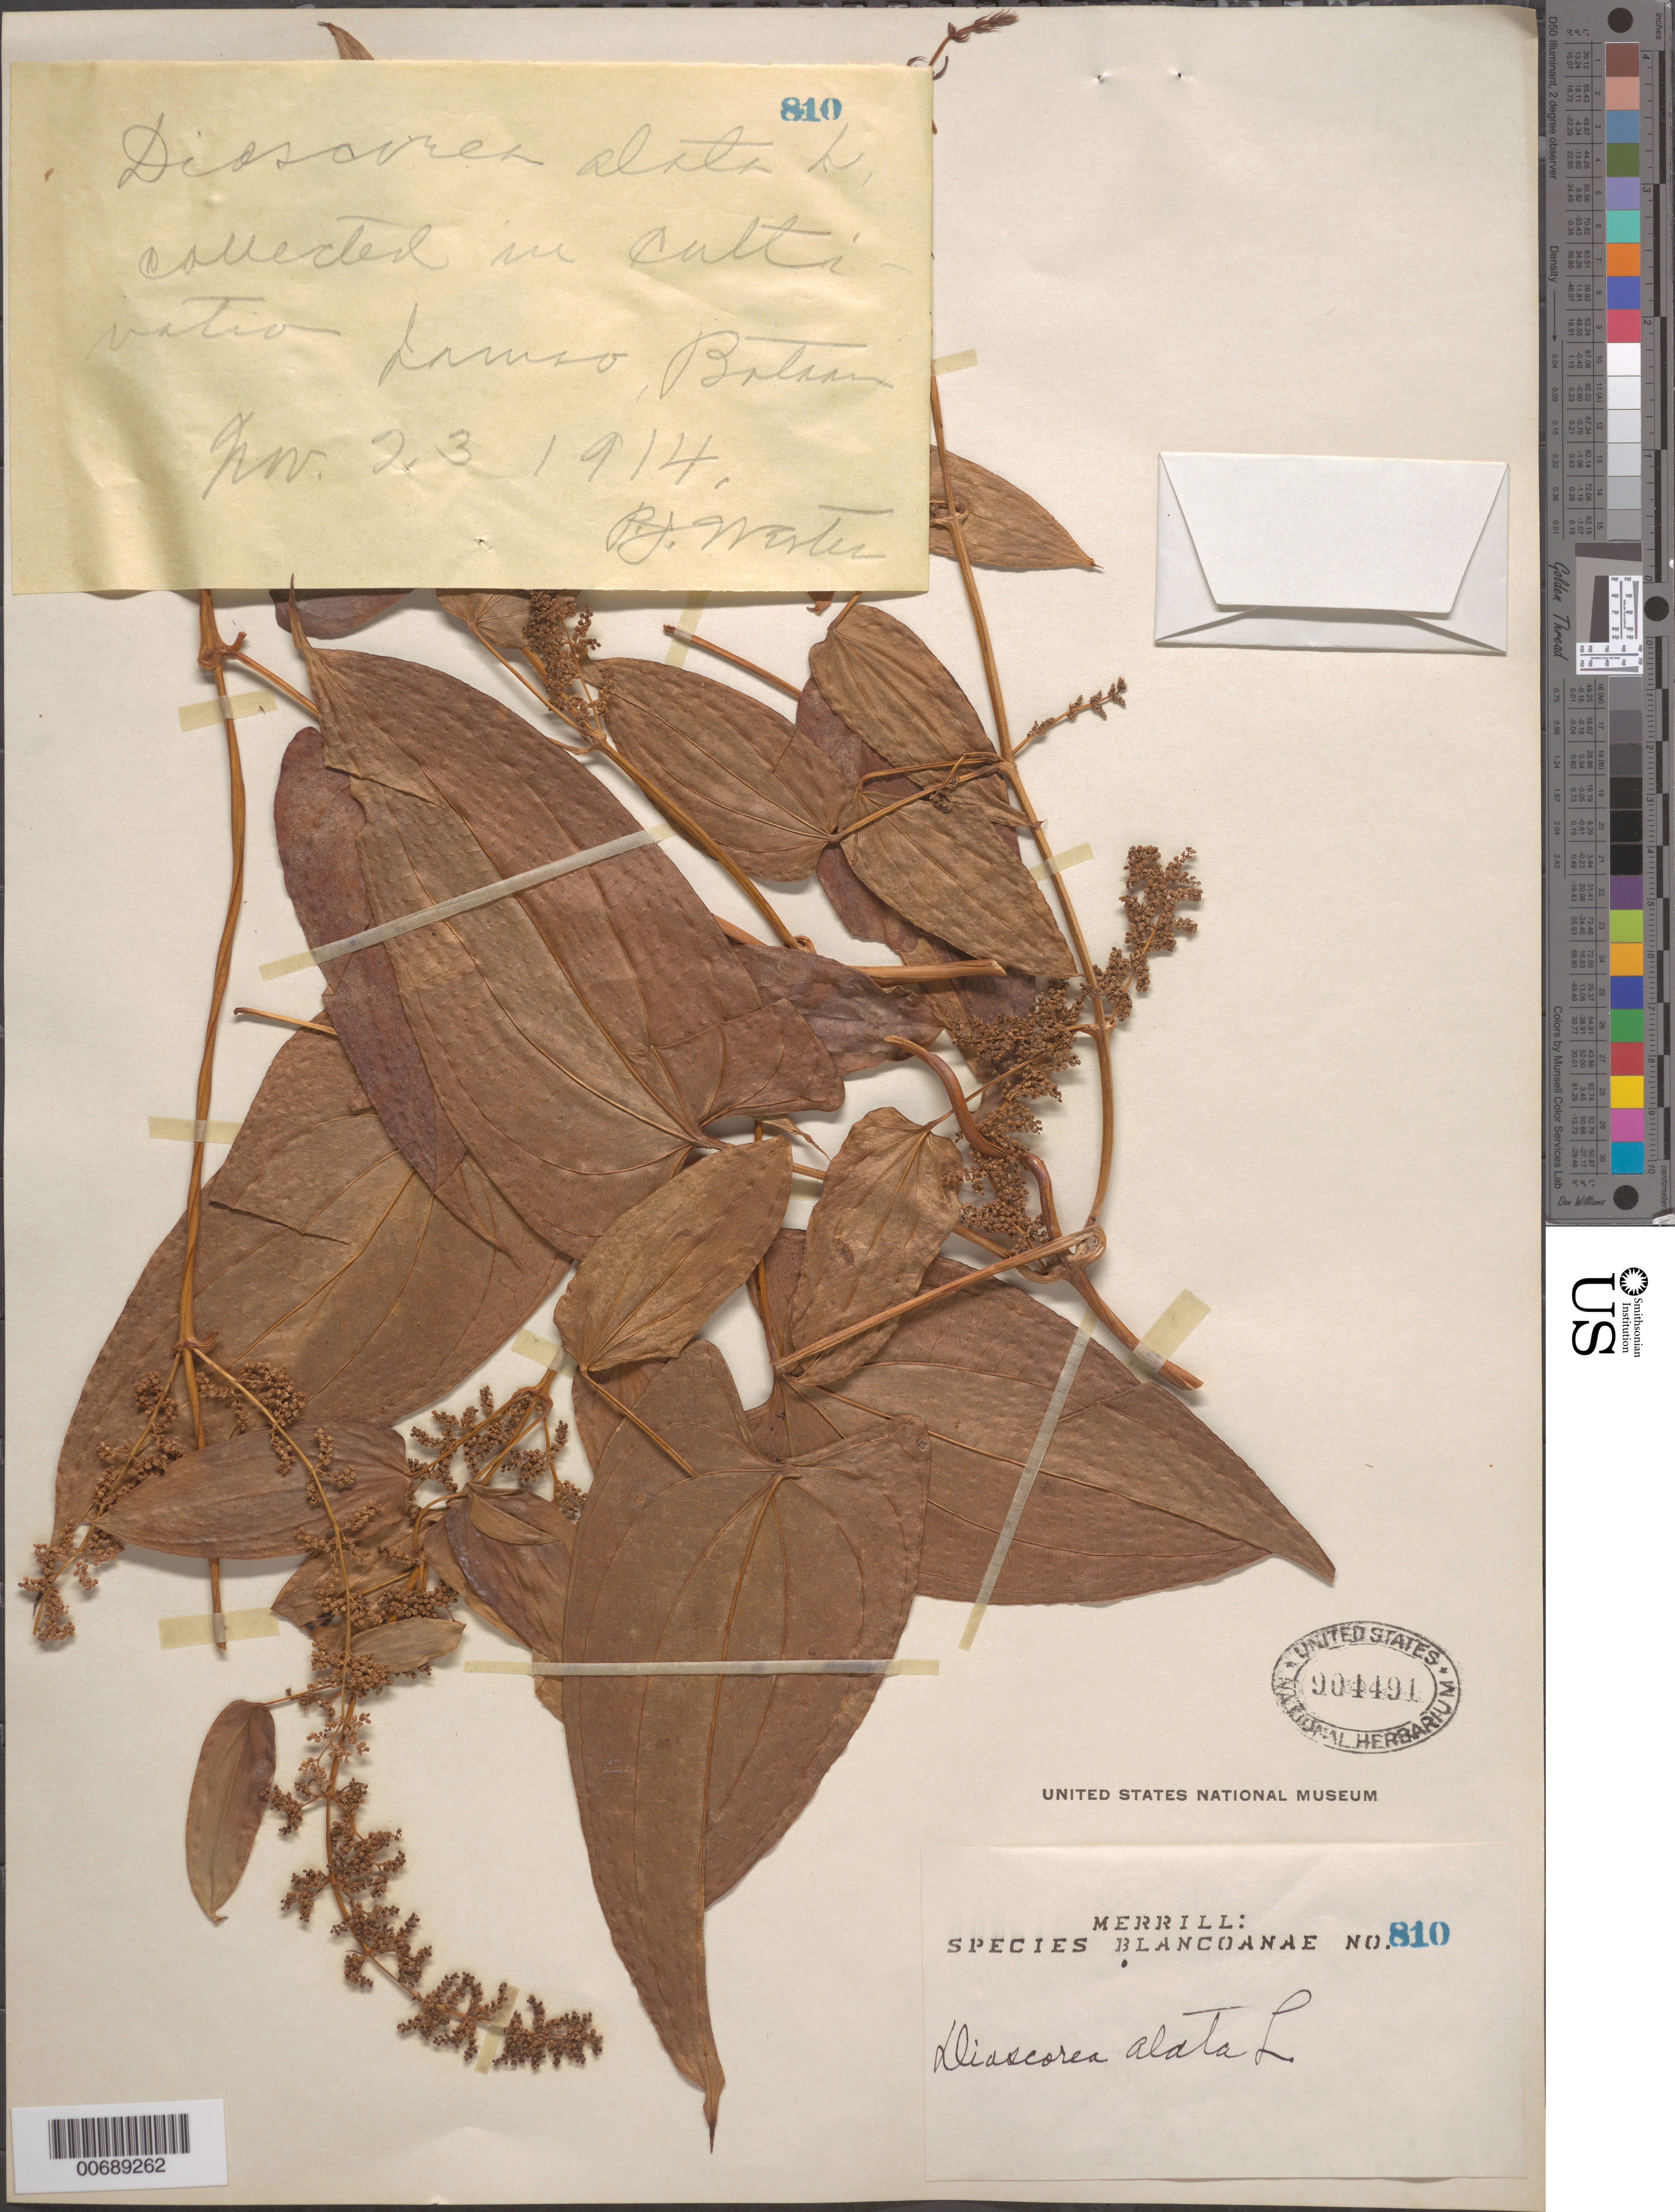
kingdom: Plantae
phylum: Tracheophyta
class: Liliopsida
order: Dioscoreales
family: Dioscoreaceae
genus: Dioscorea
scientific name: Dioscorea alata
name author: L.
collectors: P. J. Wester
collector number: Sp. Blancoan. 0810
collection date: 1914-12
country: Philippines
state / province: Central Luzon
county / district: Bataan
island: Luzon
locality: Lamao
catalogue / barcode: US 904491